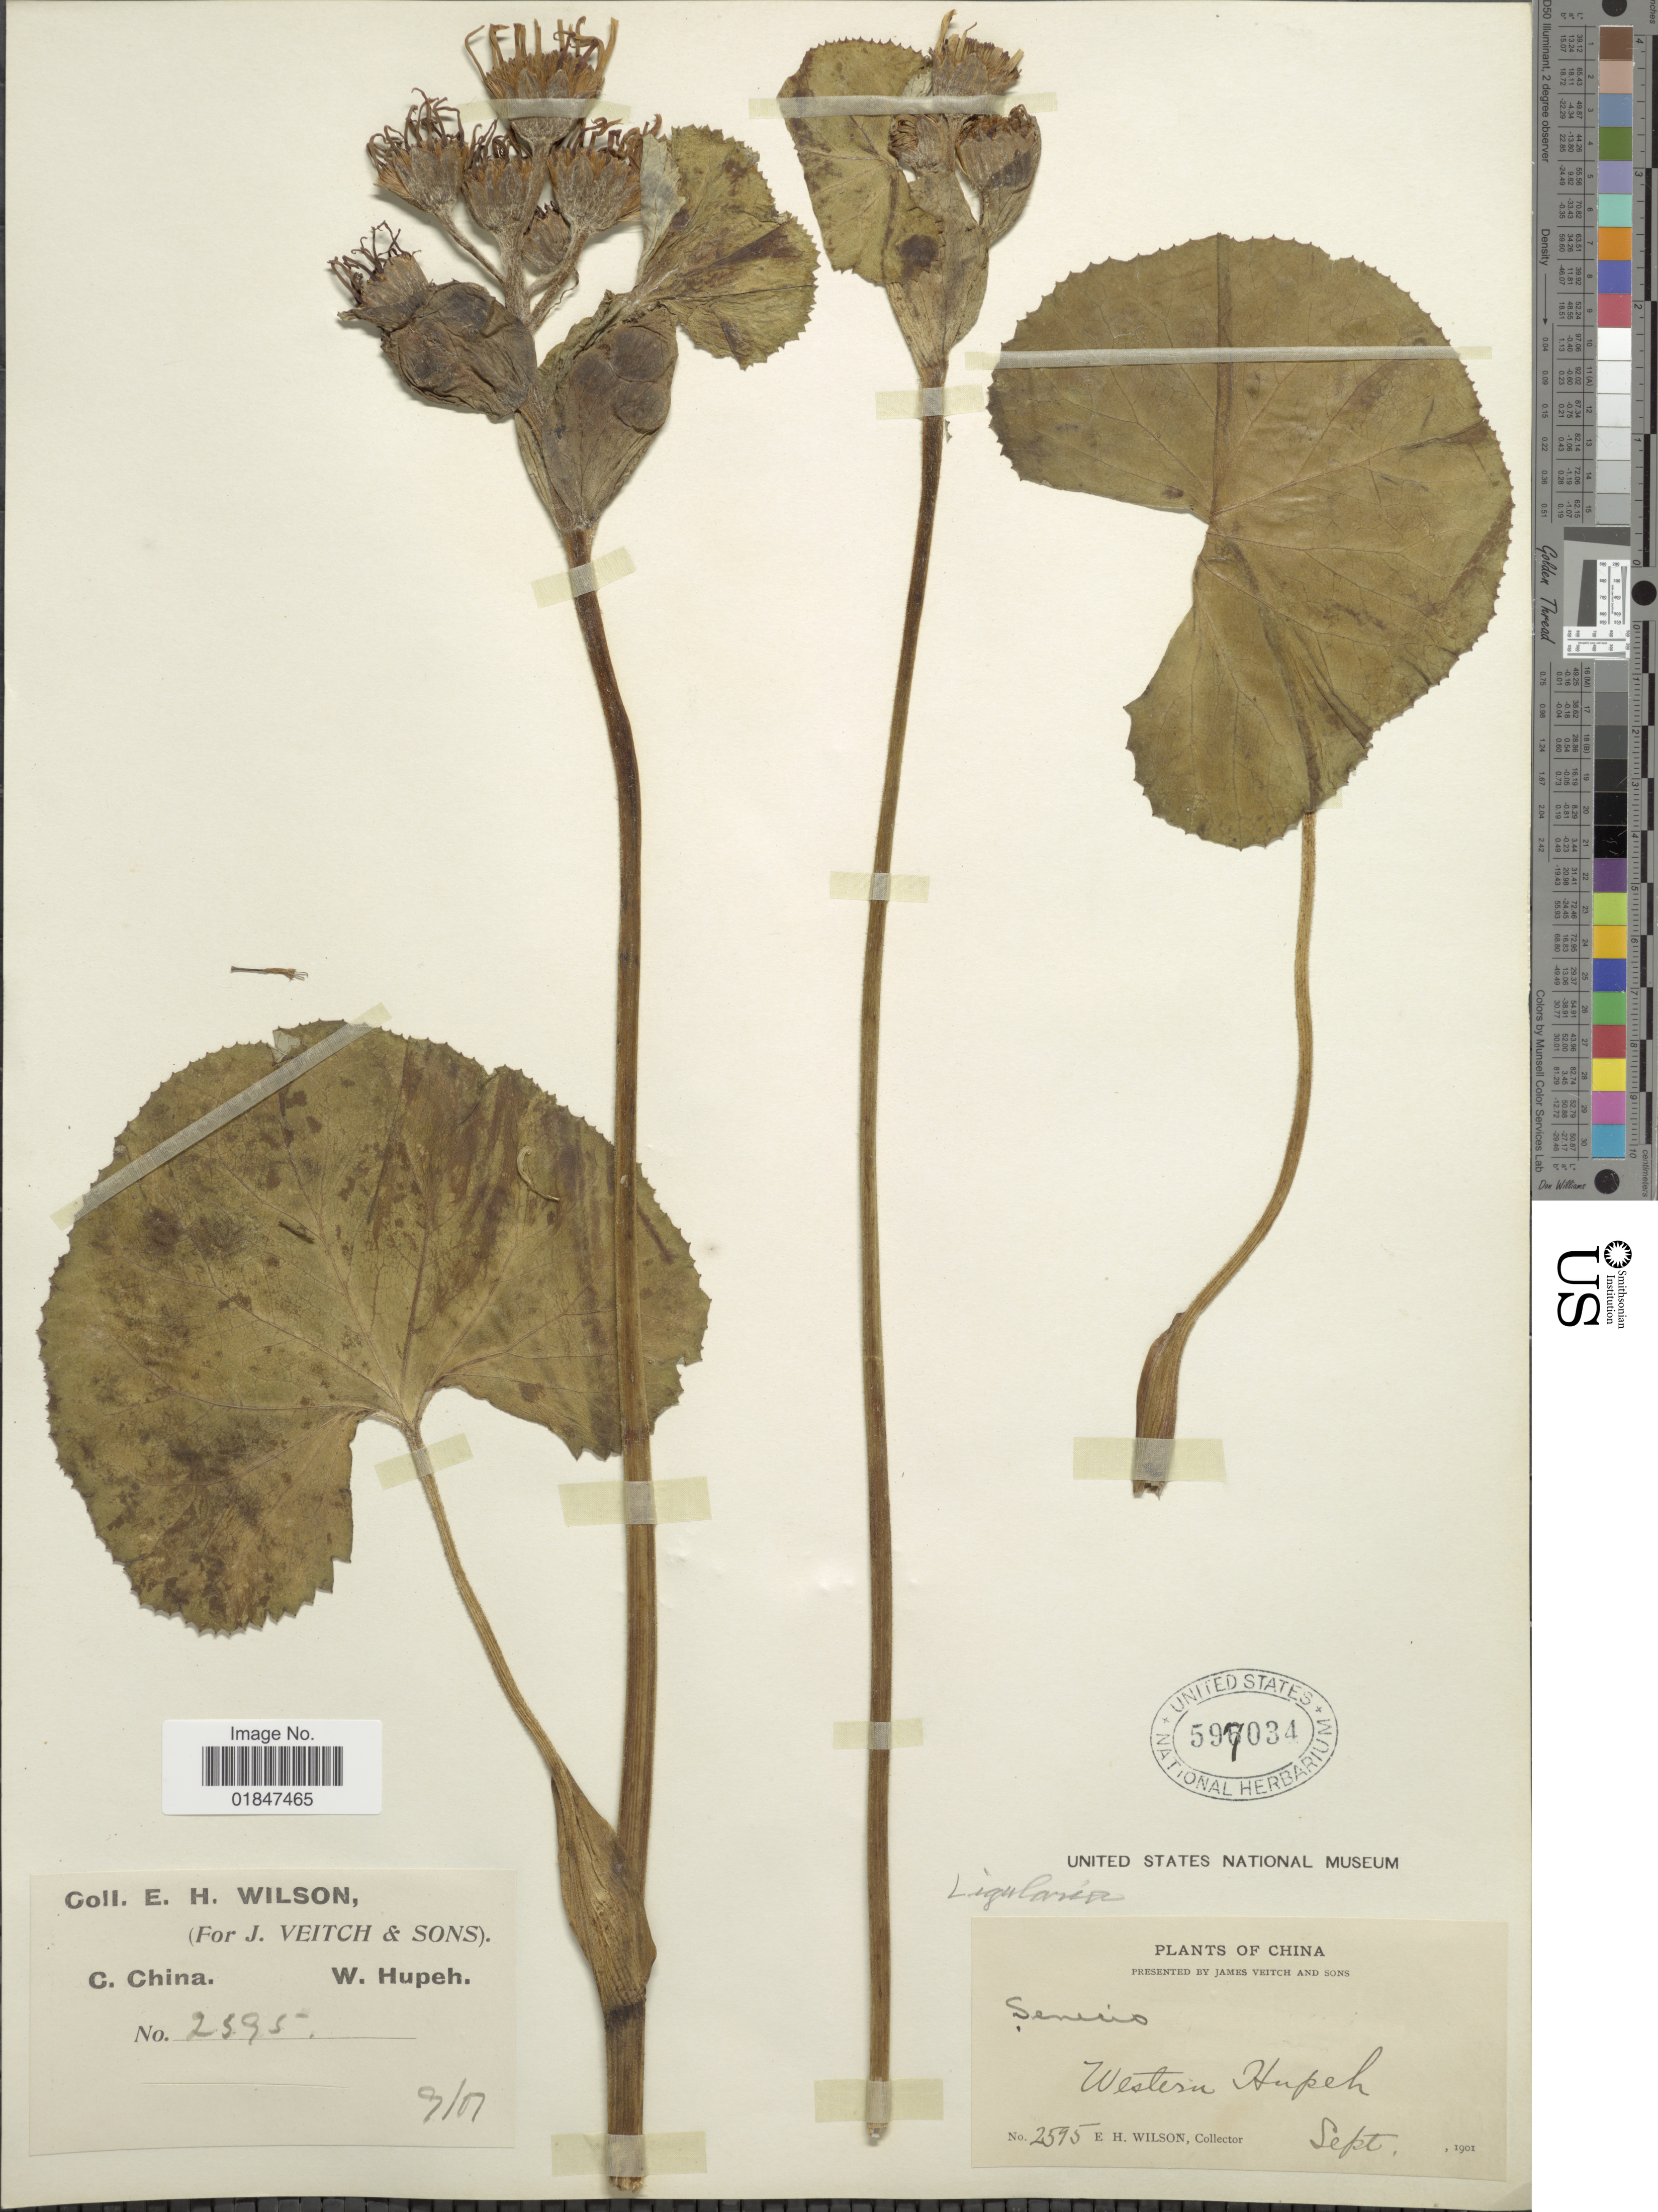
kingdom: Plantae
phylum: Tracheophyta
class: Magnoliopsida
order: Asterales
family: Asteraceae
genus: Ligularia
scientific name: Ligularia sp.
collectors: E. Wilson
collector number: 2595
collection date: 1901-09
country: China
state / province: Hubei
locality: Western Hupeh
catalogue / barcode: US 597034